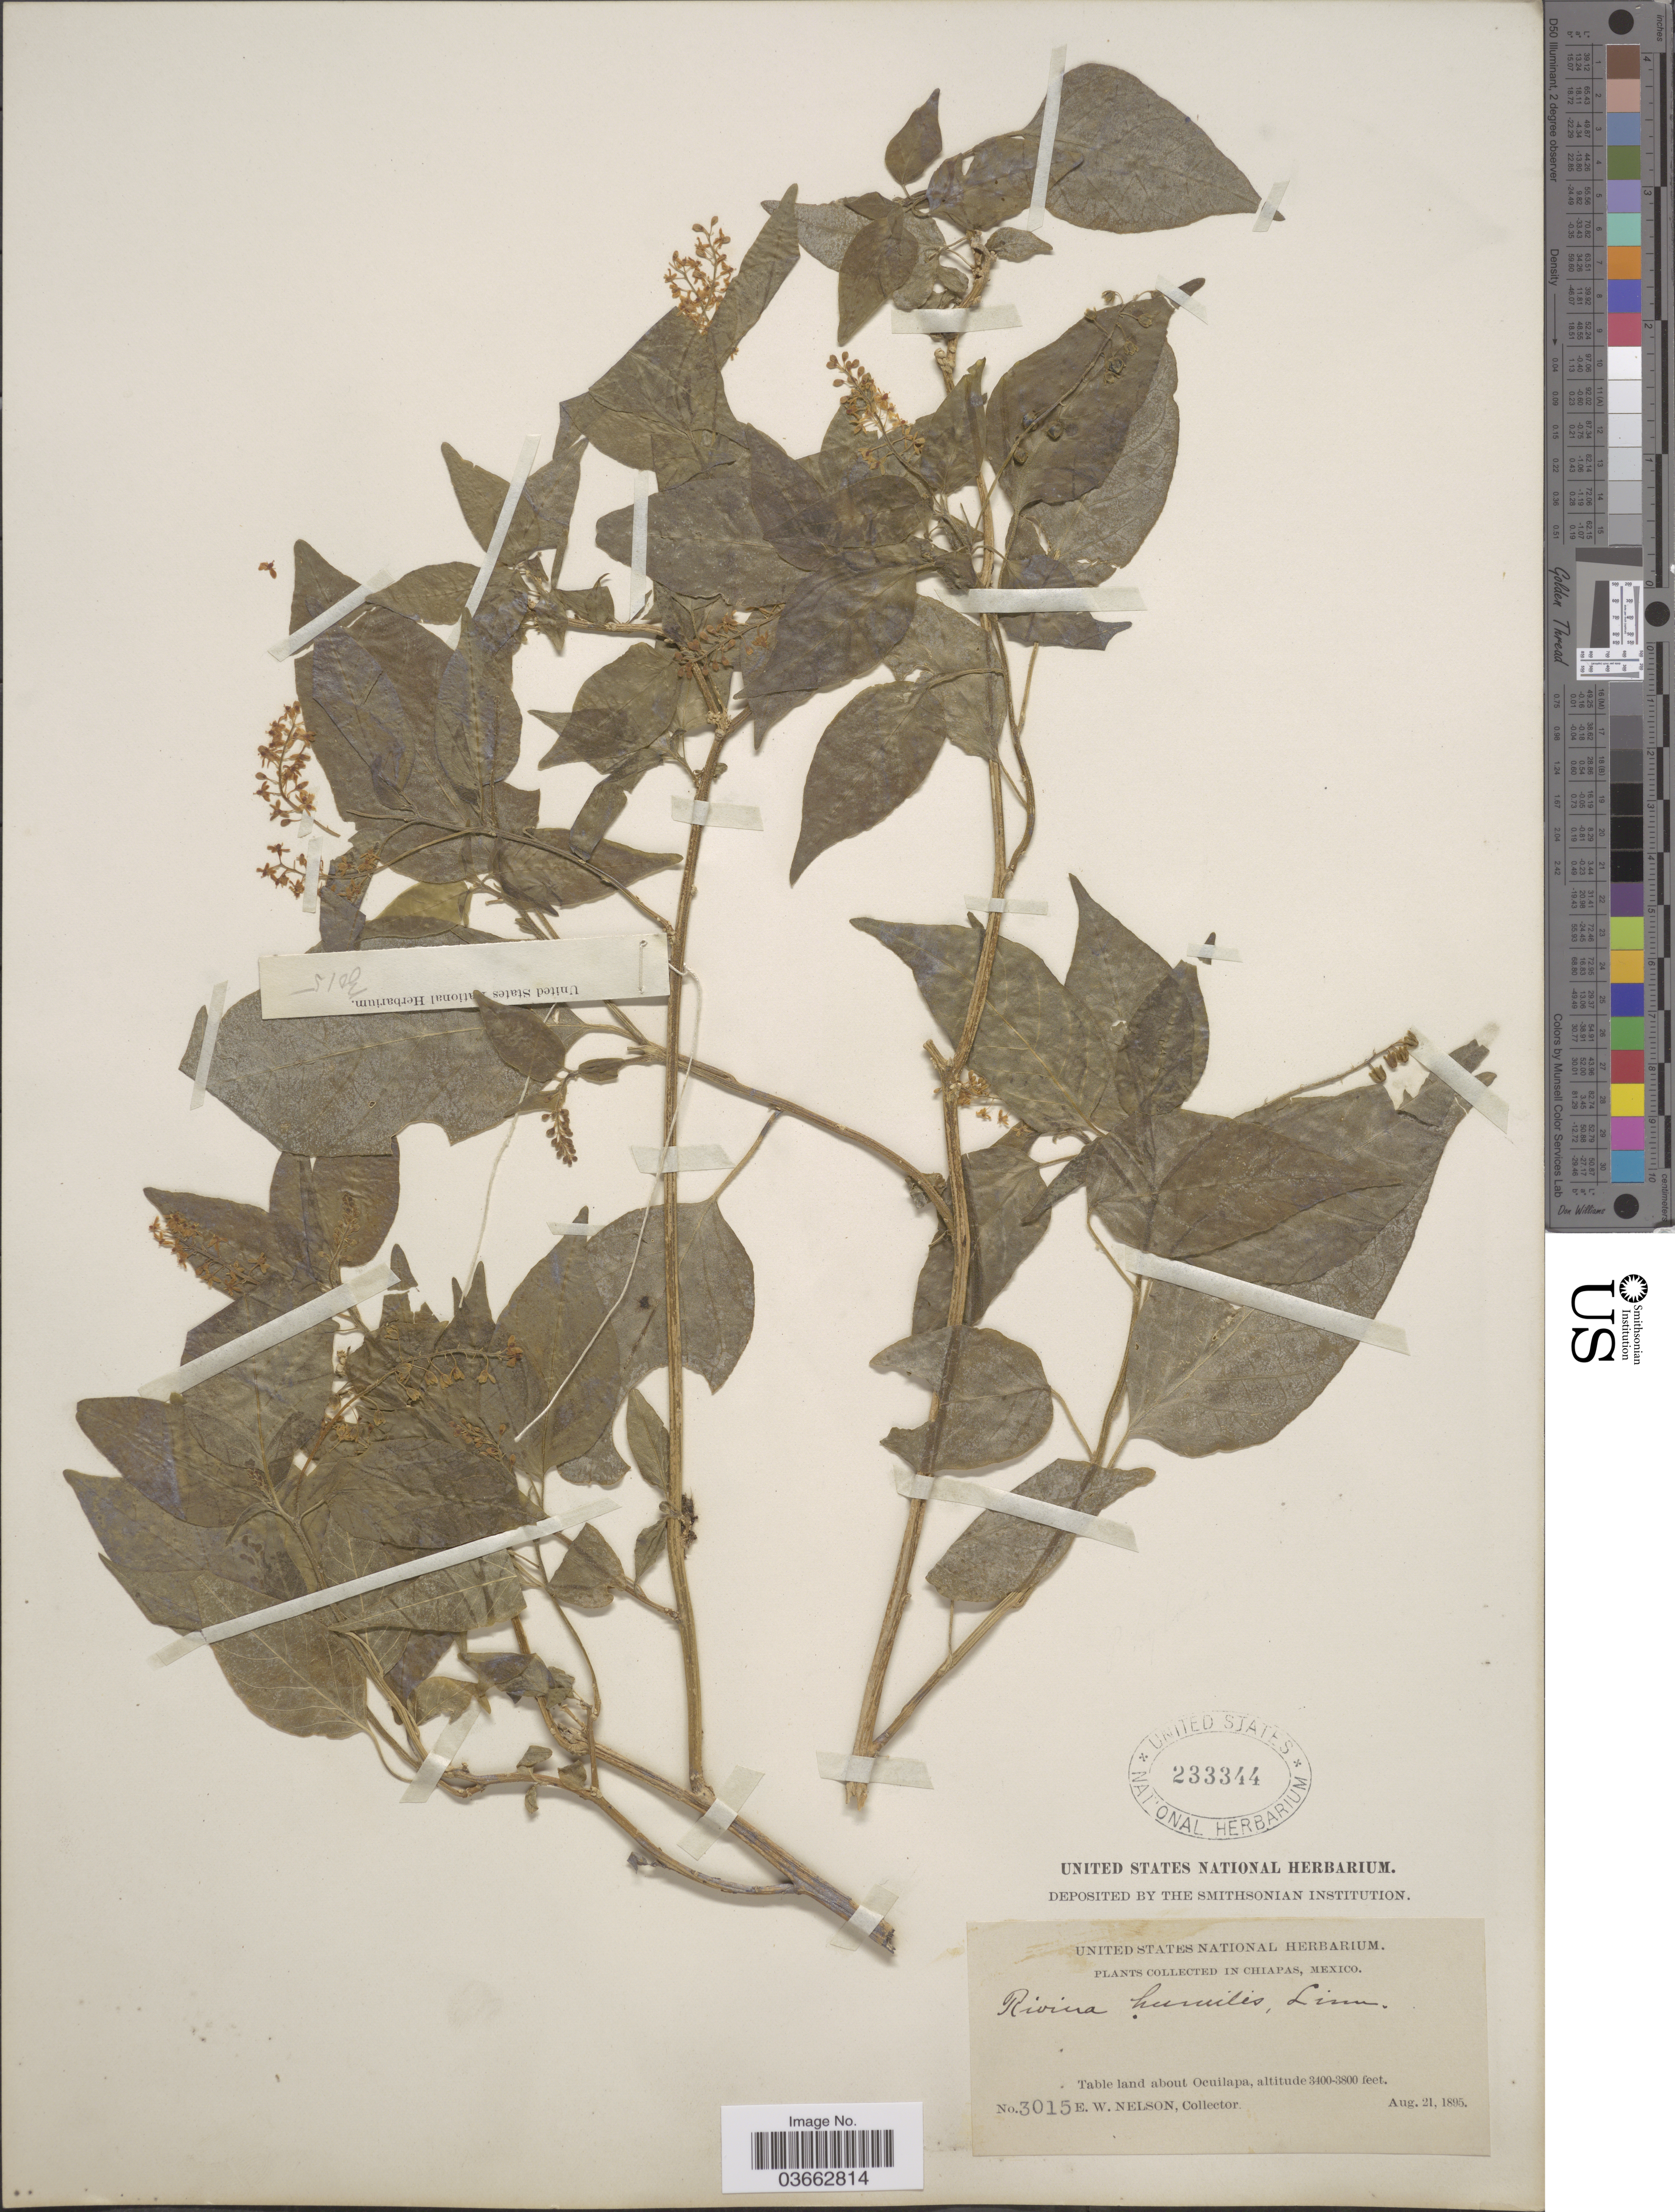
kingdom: Plantae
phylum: Tracheophyta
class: Magnoliopsida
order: Caryophyllales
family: Phytolaccaceae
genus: Rivina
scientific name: Rivina humilis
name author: L.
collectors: E. W. Nelson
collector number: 3015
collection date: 1895-08-21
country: Mexico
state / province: Chiapas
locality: Table land about Ocuilapa.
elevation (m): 1036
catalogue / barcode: US 233344